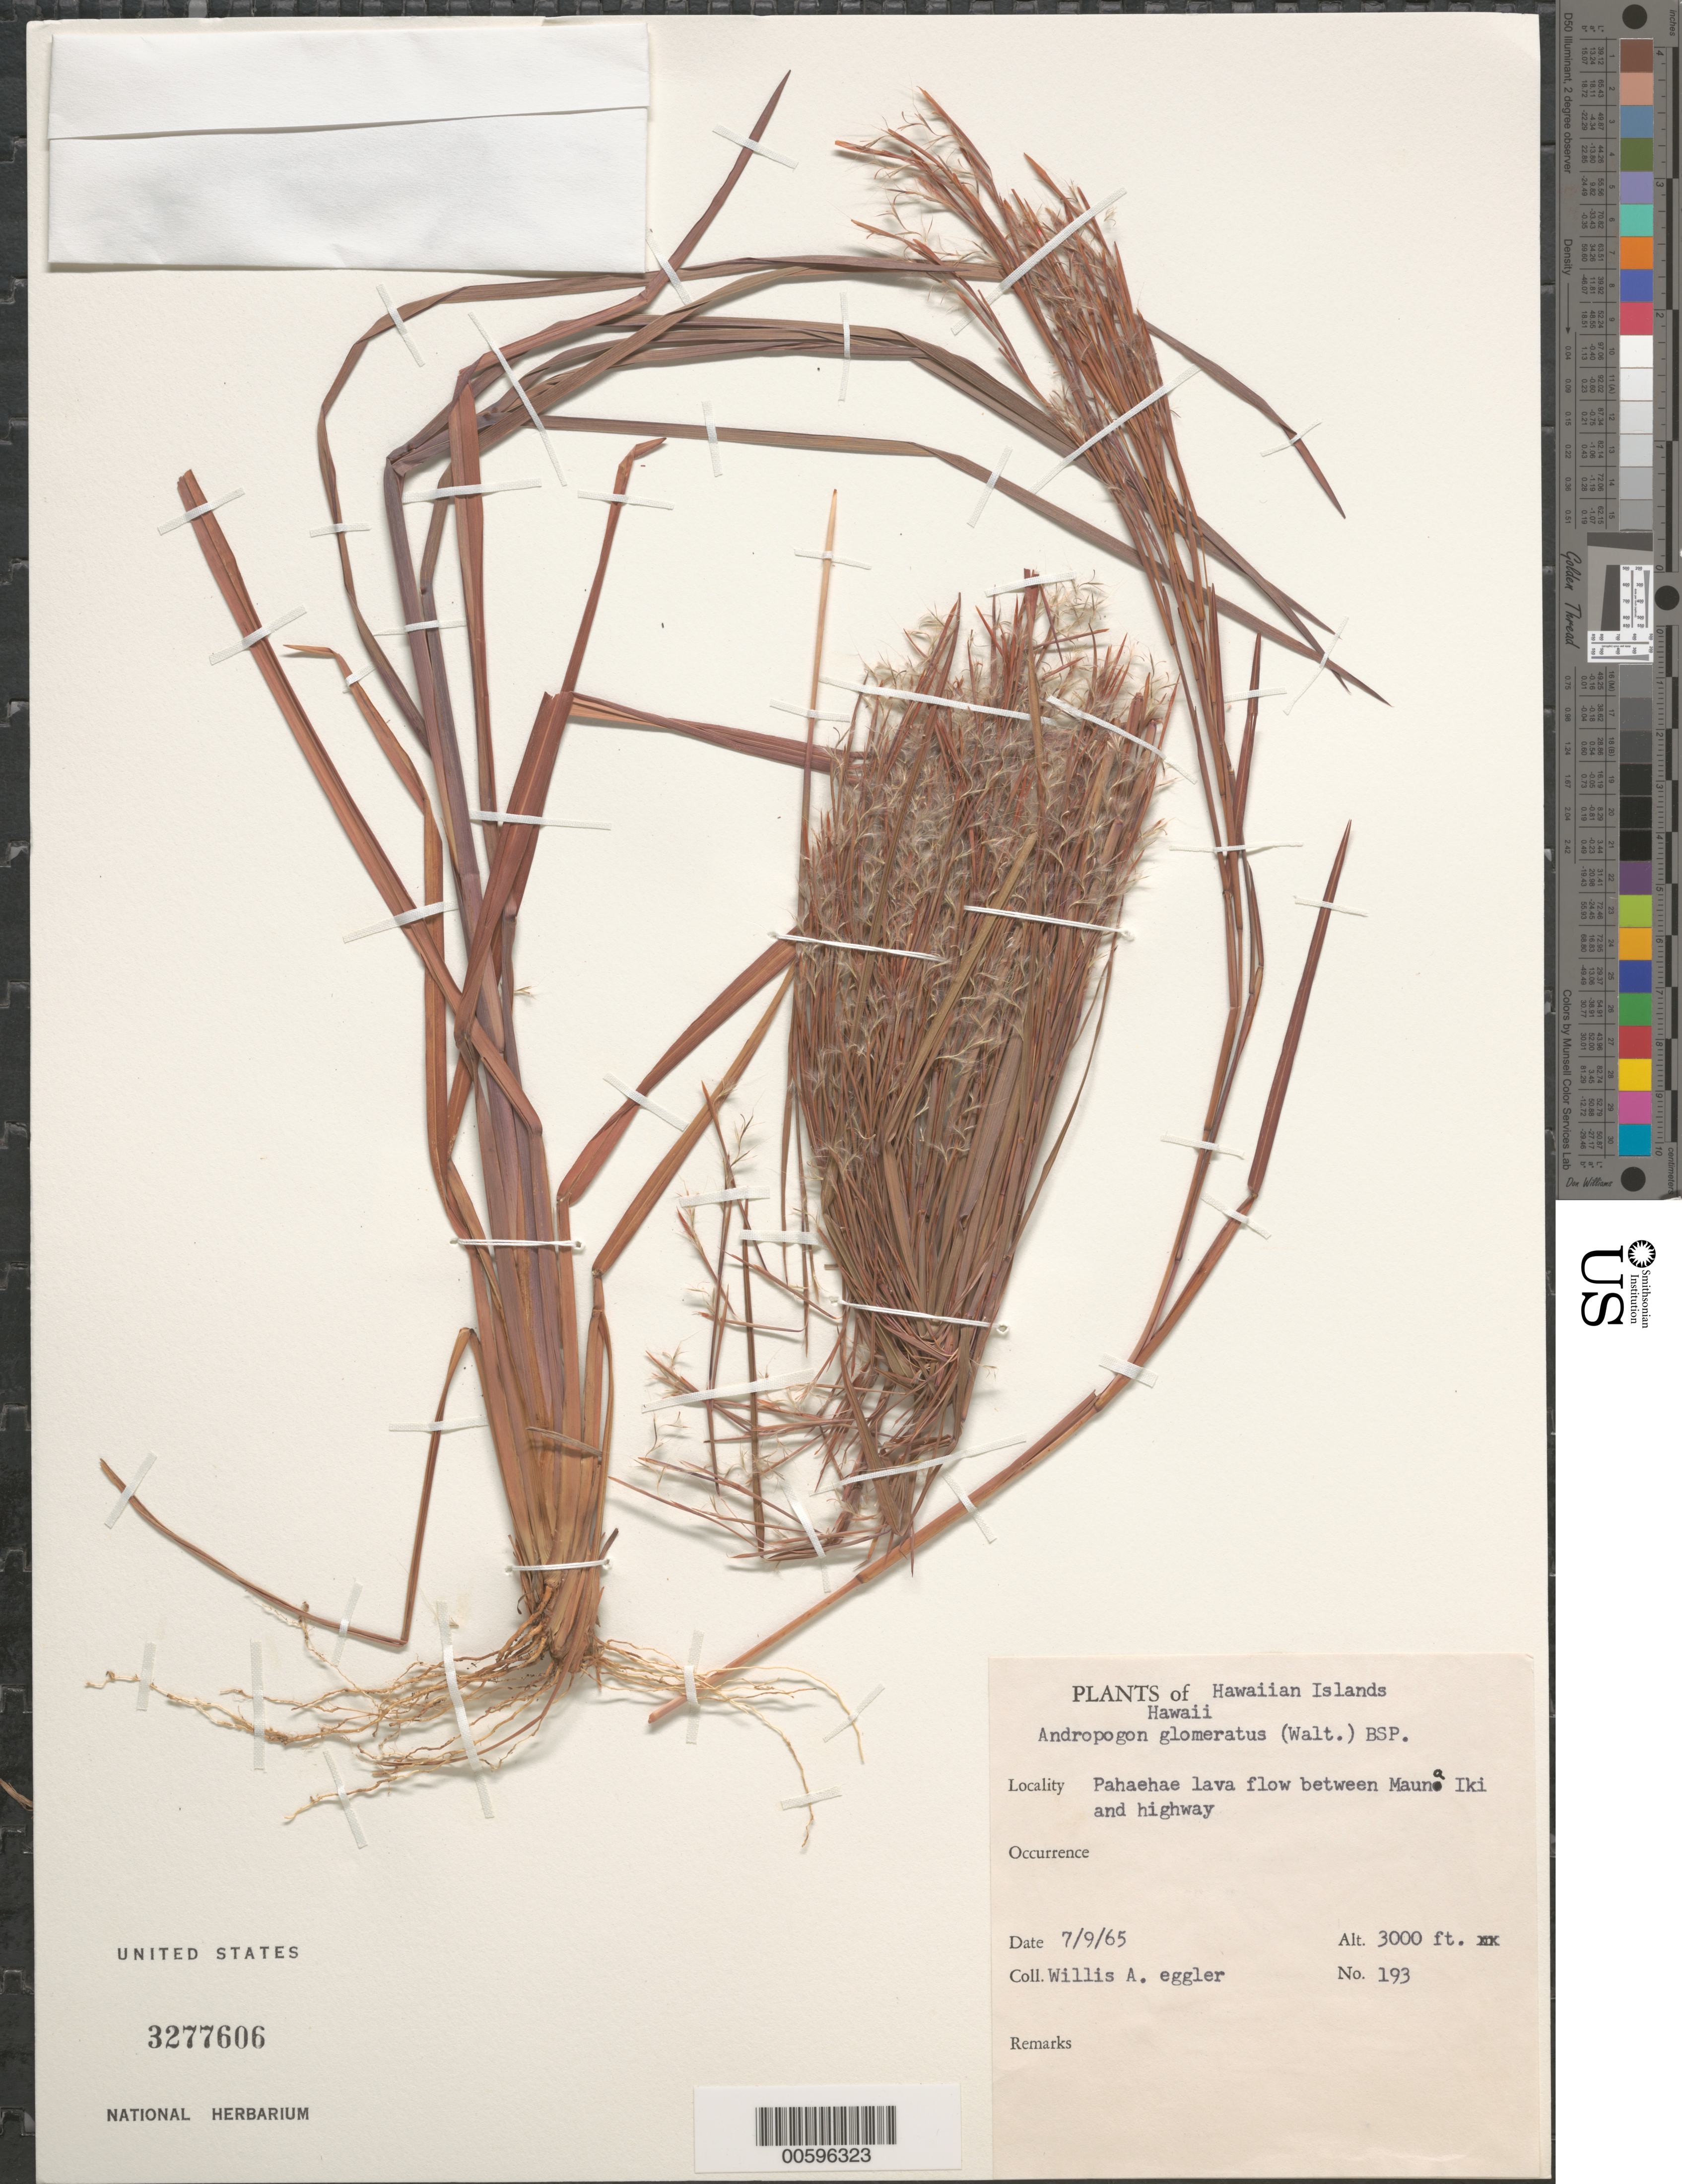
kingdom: Plantae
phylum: Tracheophyta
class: Liliopsida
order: Poales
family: Poaceae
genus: Schizachyrium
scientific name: Schizachyrium microstachyum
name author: (Desv. ex Ham.) Roseng. et al.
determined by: Faccenda, K.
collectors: W. A. Eggler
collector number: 193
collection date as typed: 9 Jul 1965 or 7 Sep 1965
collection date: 1965-07-09 or 1965-09-07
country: United States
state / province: Hawaii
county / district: Hawaii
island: Hawaii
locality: Pahaehae lava flow between Mauna Iki and hwy.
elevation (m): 914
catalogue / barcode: US 3277606